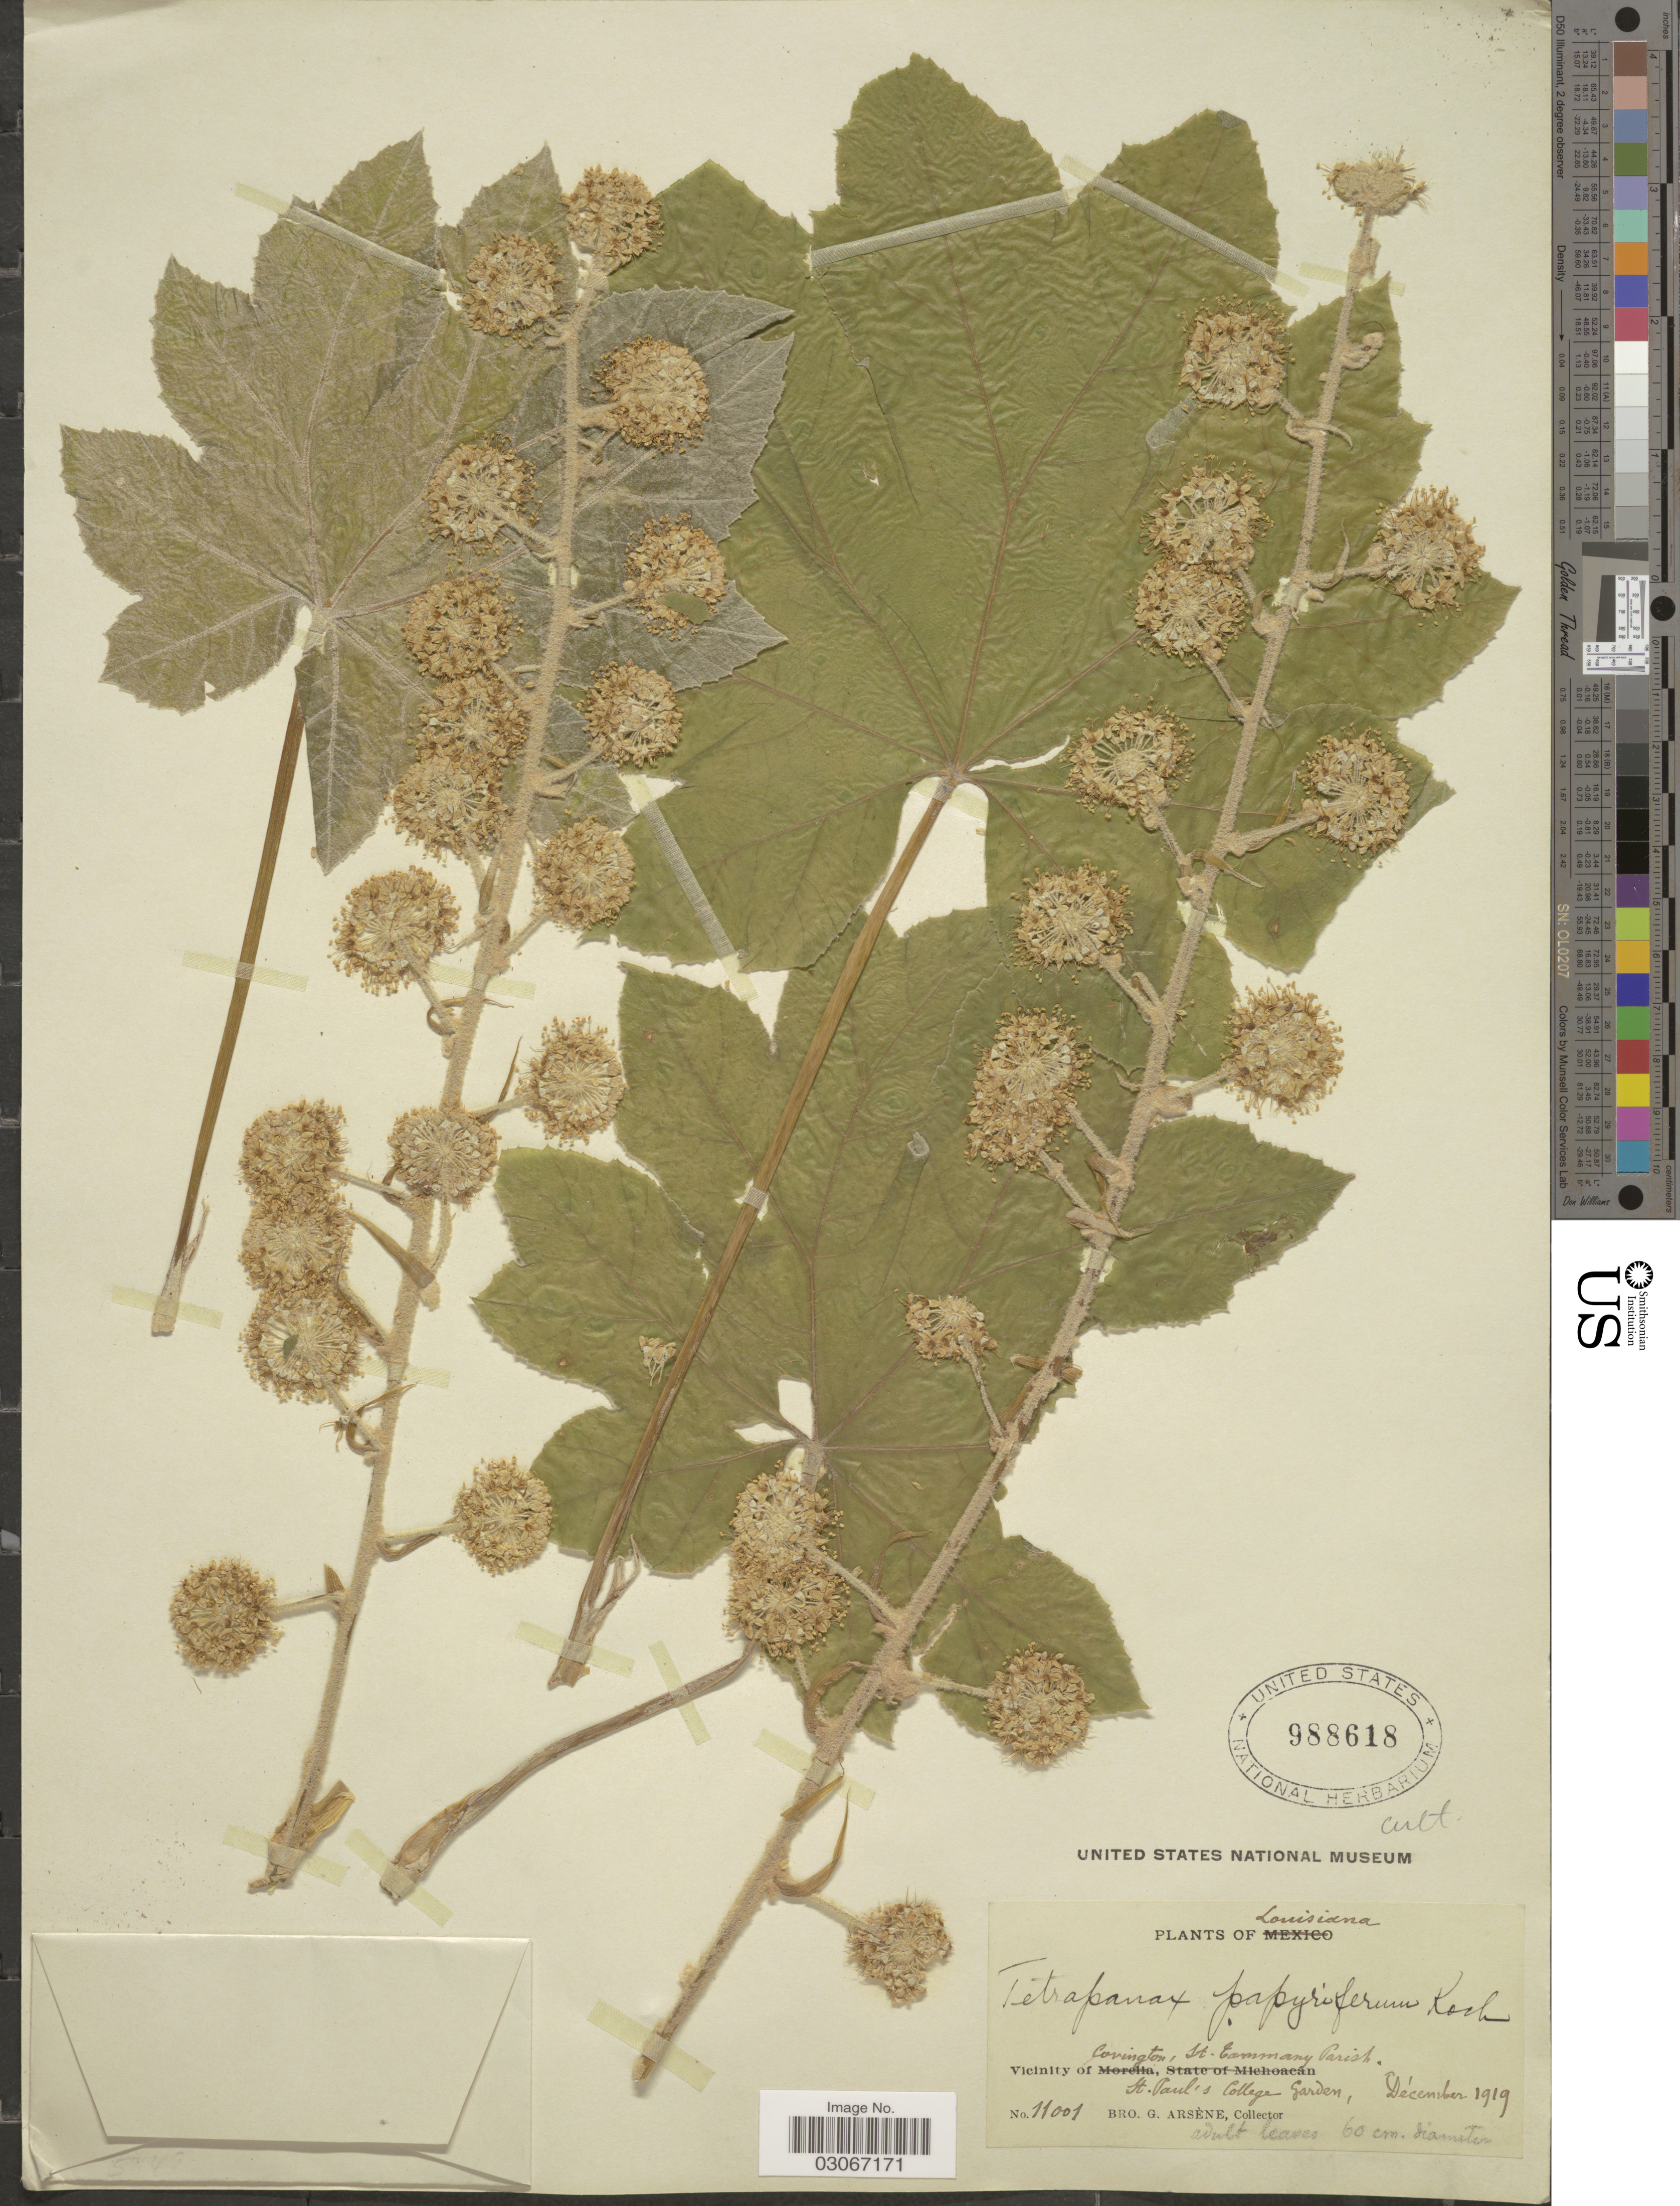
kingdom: Plantae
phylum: Tracheophyta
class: Magnoliopsida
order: Apiales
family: Araliaceae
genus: Tetrapanax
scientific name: Tetrapanax papyrifer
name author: (Hook.) K. Koch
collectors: Bro. G. Arsène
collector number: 11001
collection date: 1919-12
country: United States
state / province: Louisiana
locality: Vicinity of Covington, St. Eammany Parish. St. Paul's College Garden.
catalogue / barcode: US 988618